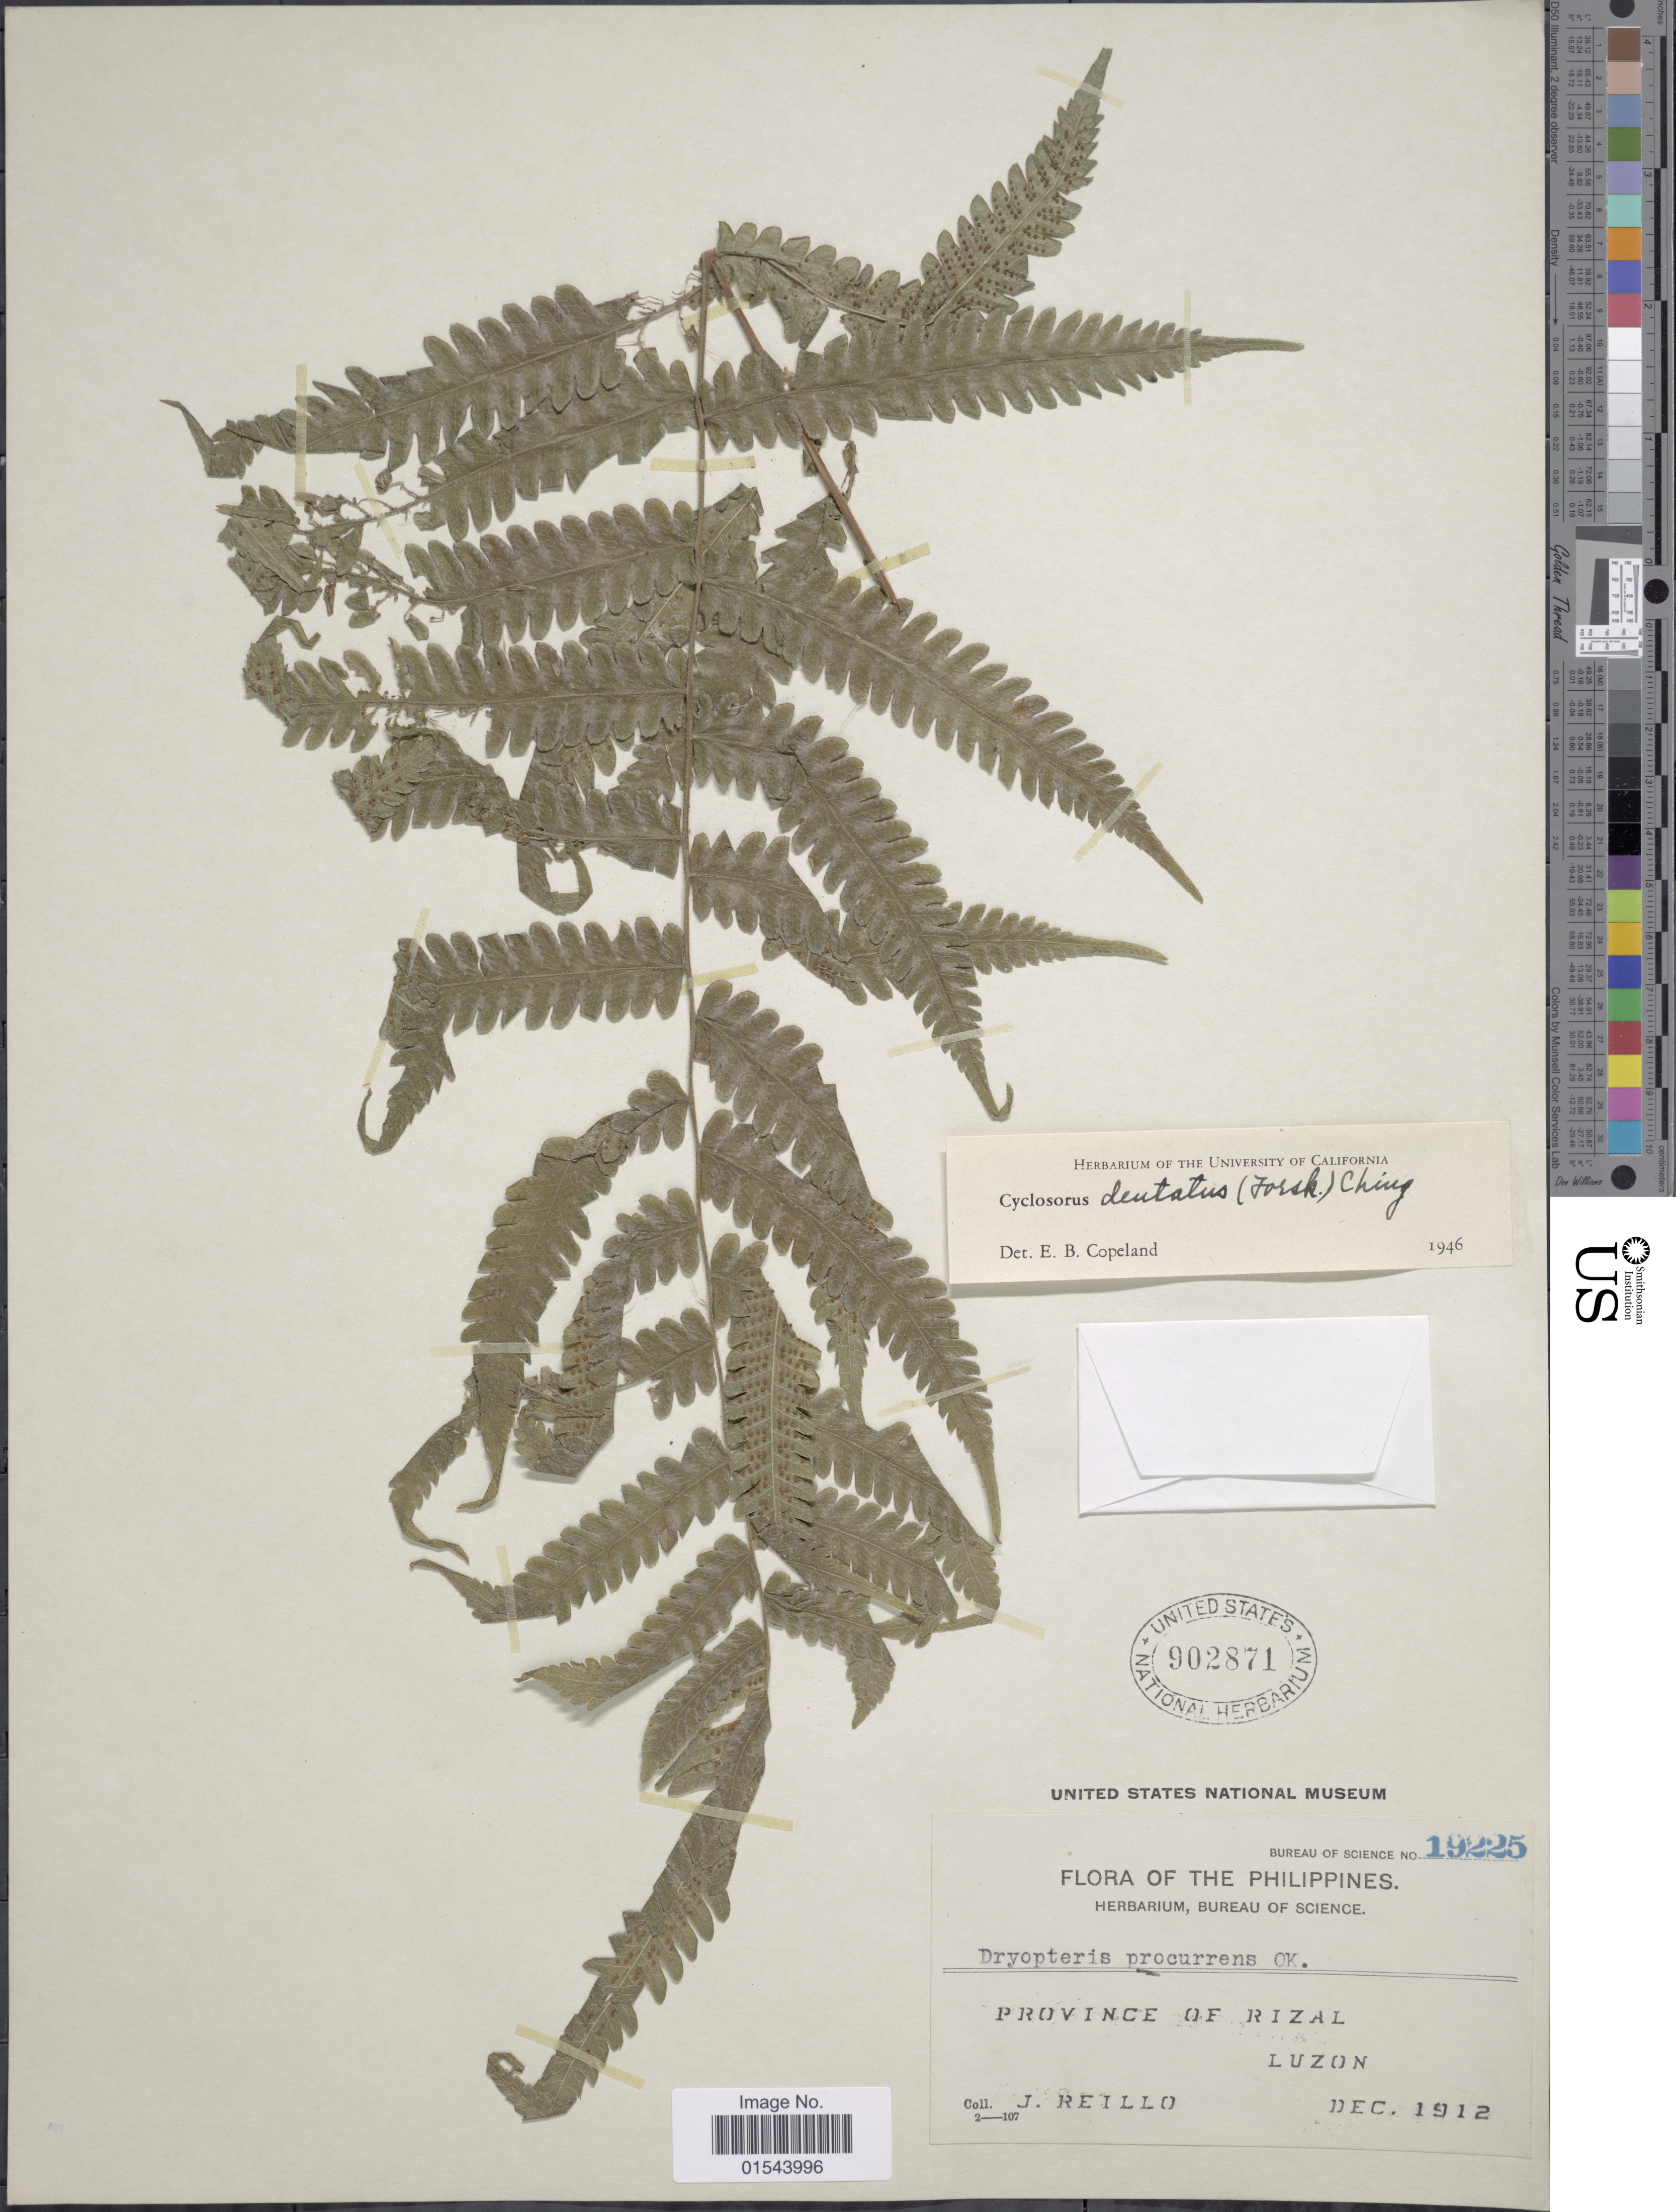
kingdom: Plantae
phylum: Tracheophyta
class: Polypodiopsida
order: Polypodiales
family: Thelypteridaceae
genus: Christella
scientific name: Christella dentata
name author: (Forssk.) Brownsey & Jermy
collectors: J. Reillo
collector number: Bureau of Science 19225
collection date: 1912-12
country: Philippines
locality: Province of Rizal, Luzon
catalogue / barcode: US 902871